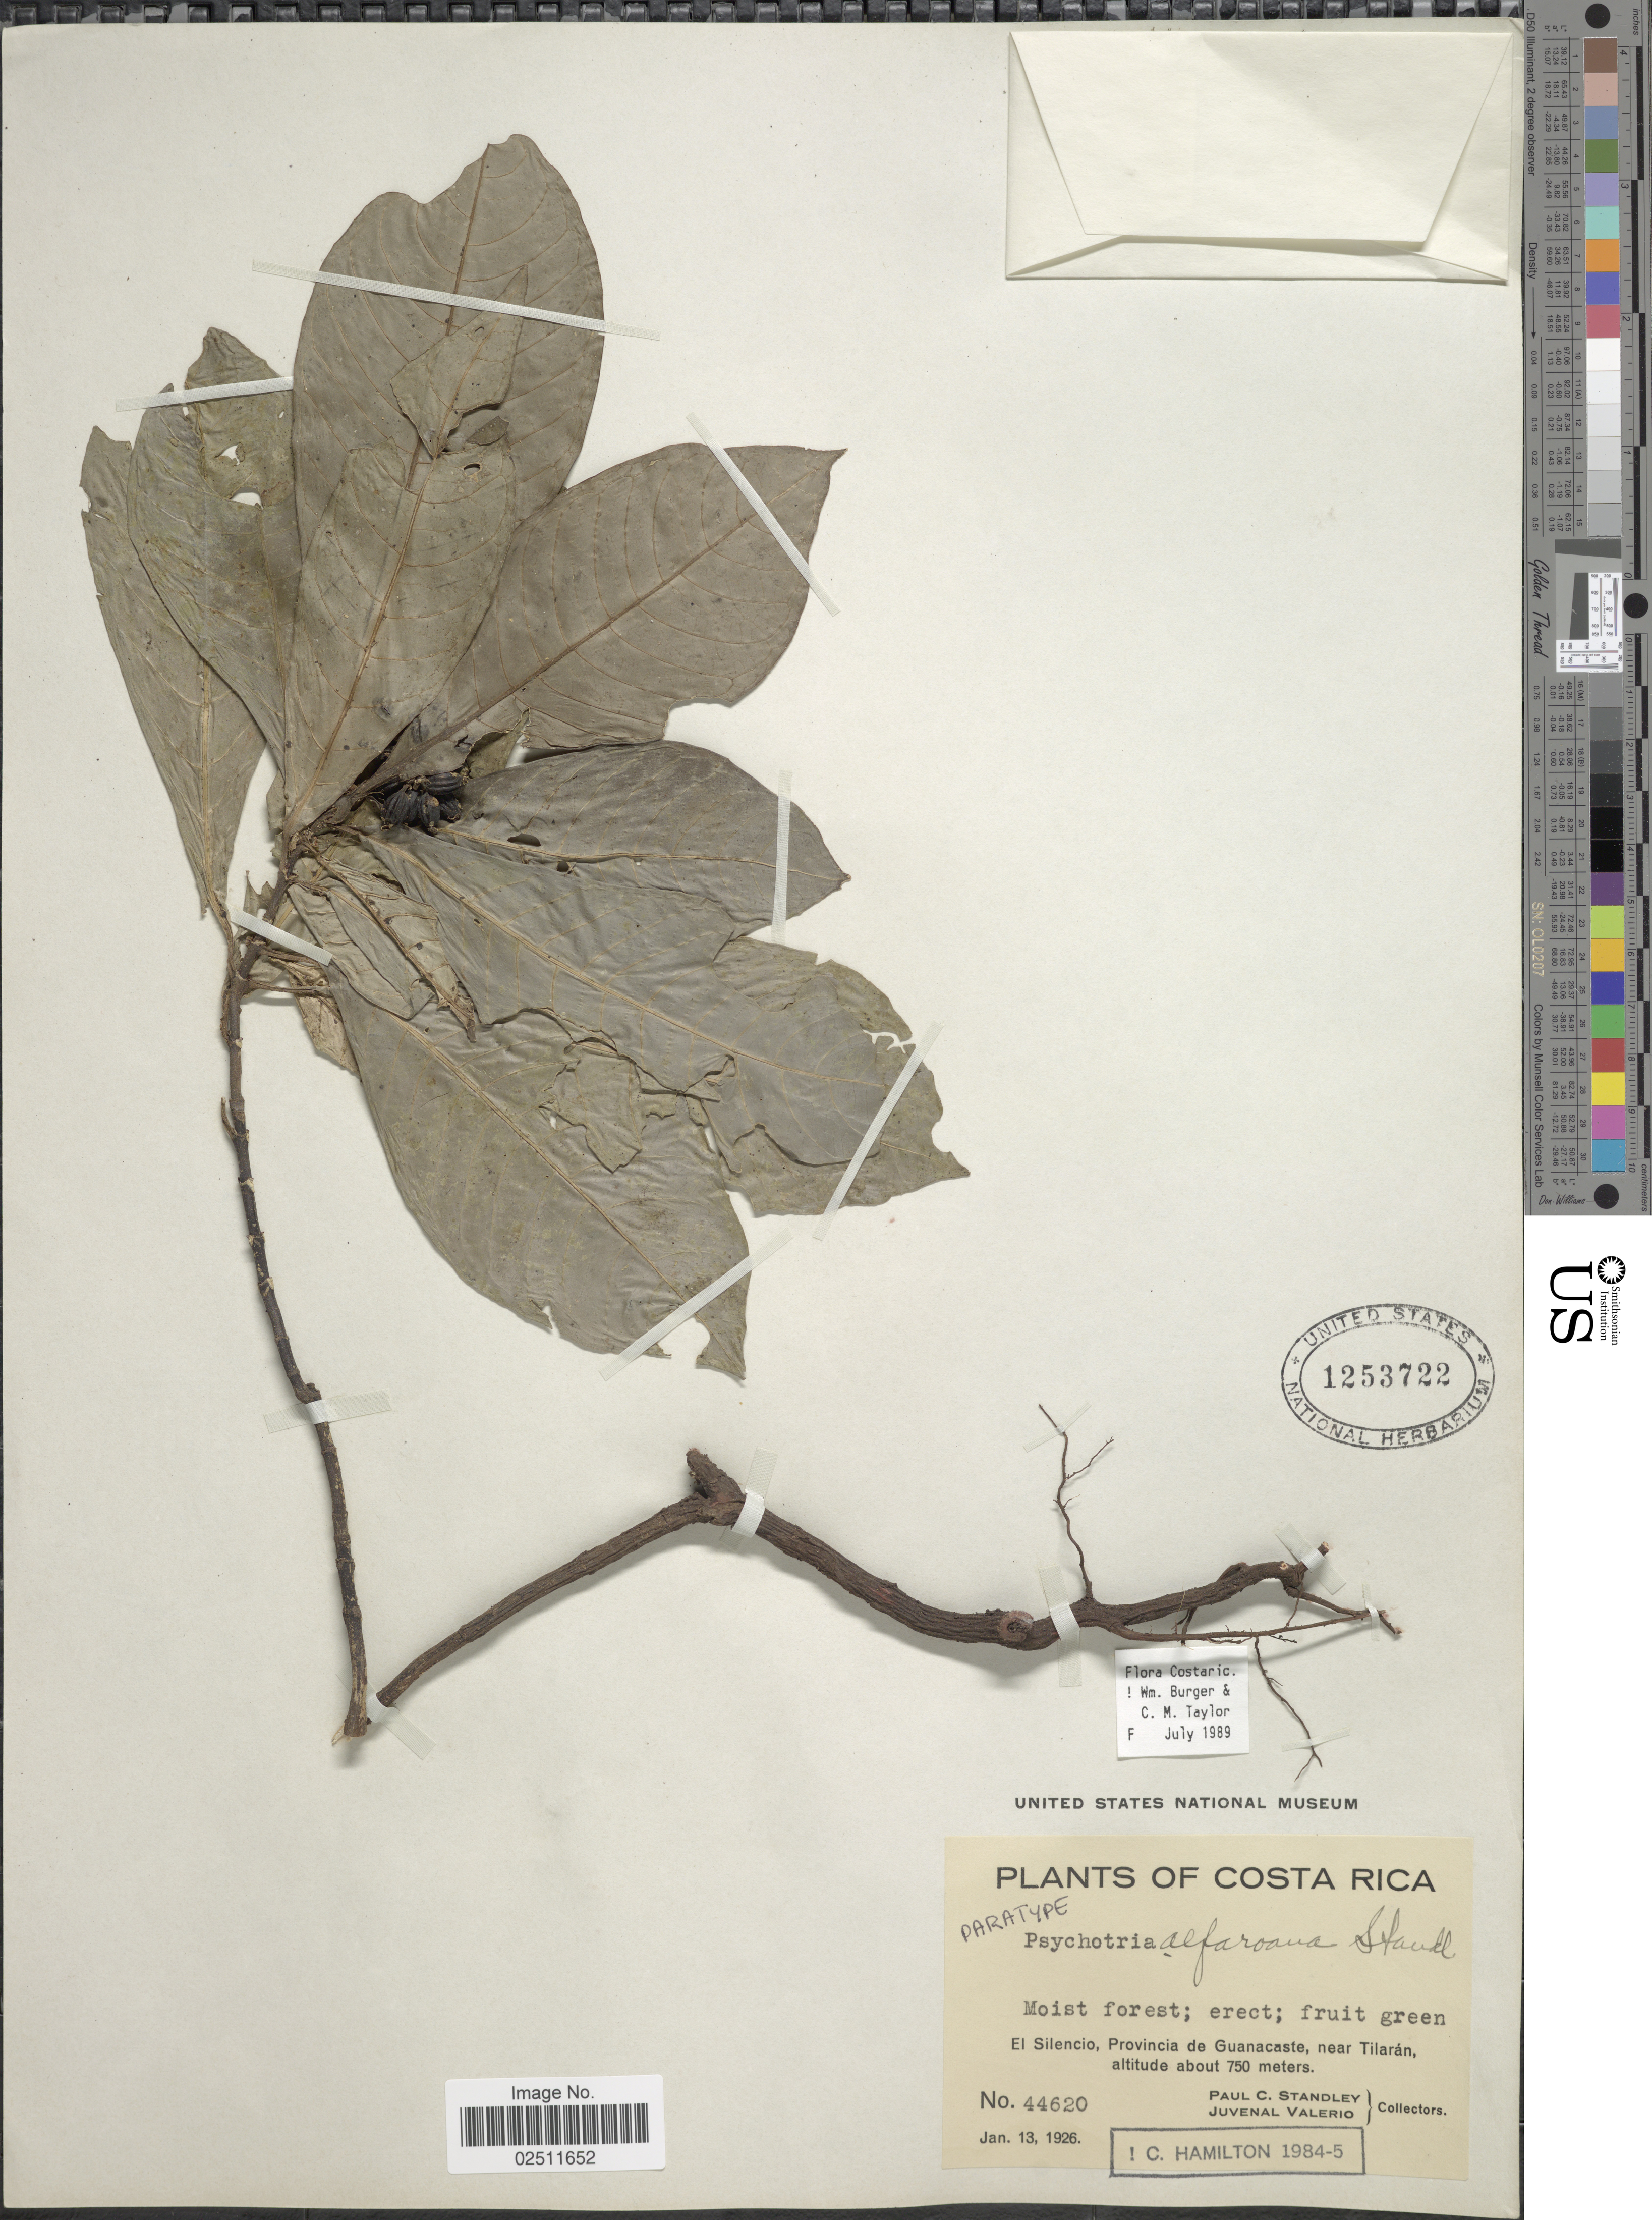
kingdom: Plantae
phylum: Tracheophyta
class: Magnoliopsida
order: Gentianales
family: Rubiaceae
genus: Psychotria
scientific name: Psychotria alfaroana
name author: Standl.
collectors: P. C. Standley & J. Valerio R.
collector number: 44620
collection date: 1926-01-13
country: Costa Rica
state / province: Guanacaste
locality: El Silencio, near Tilarán.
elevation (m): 750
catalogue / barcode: US 1253722